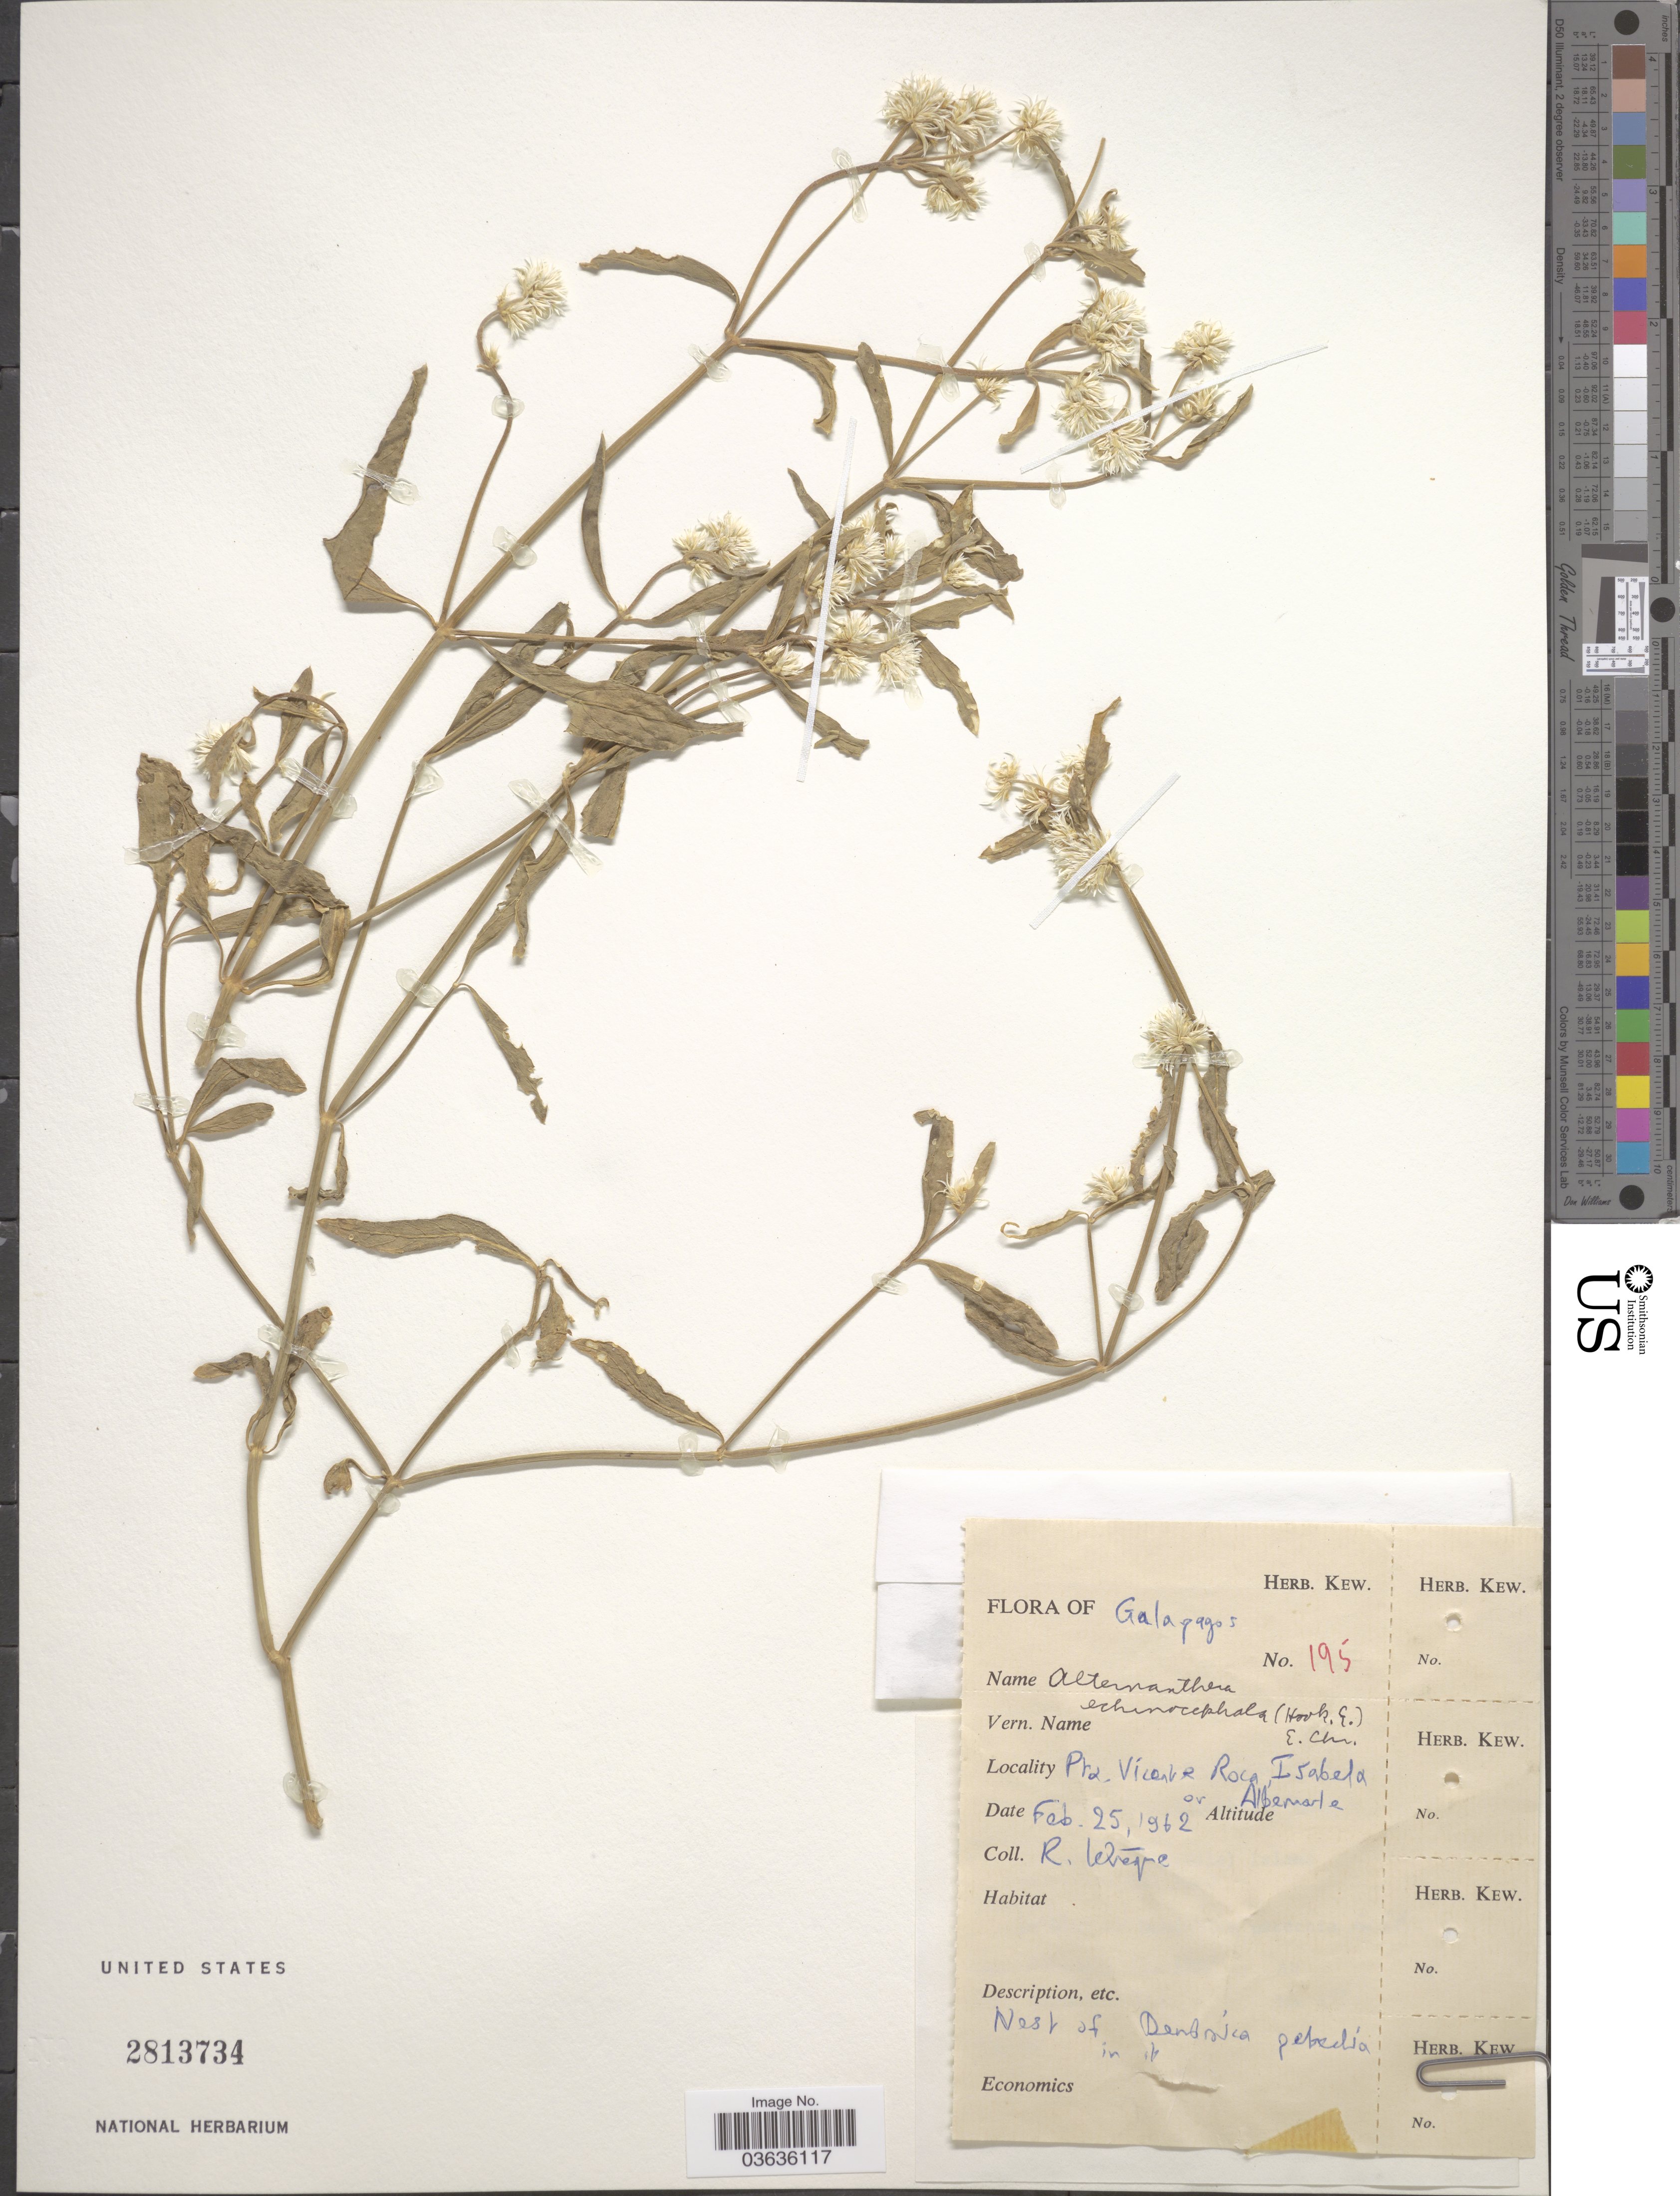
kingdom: Plantae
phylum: Tracheophyta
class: Magnoliopsida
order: Caryophyllales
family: Amaranthaceae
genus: Alternanthera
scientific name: Alternanthera echinocephala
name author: (Hook. f.) Christoph.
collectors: R. Lévêque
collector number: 195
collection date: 1962-02-25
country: Ecuador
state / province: Colón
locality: Galapagos. Pra. Vicente Roca Isabela or Albemarle.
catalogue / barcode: US 2813734